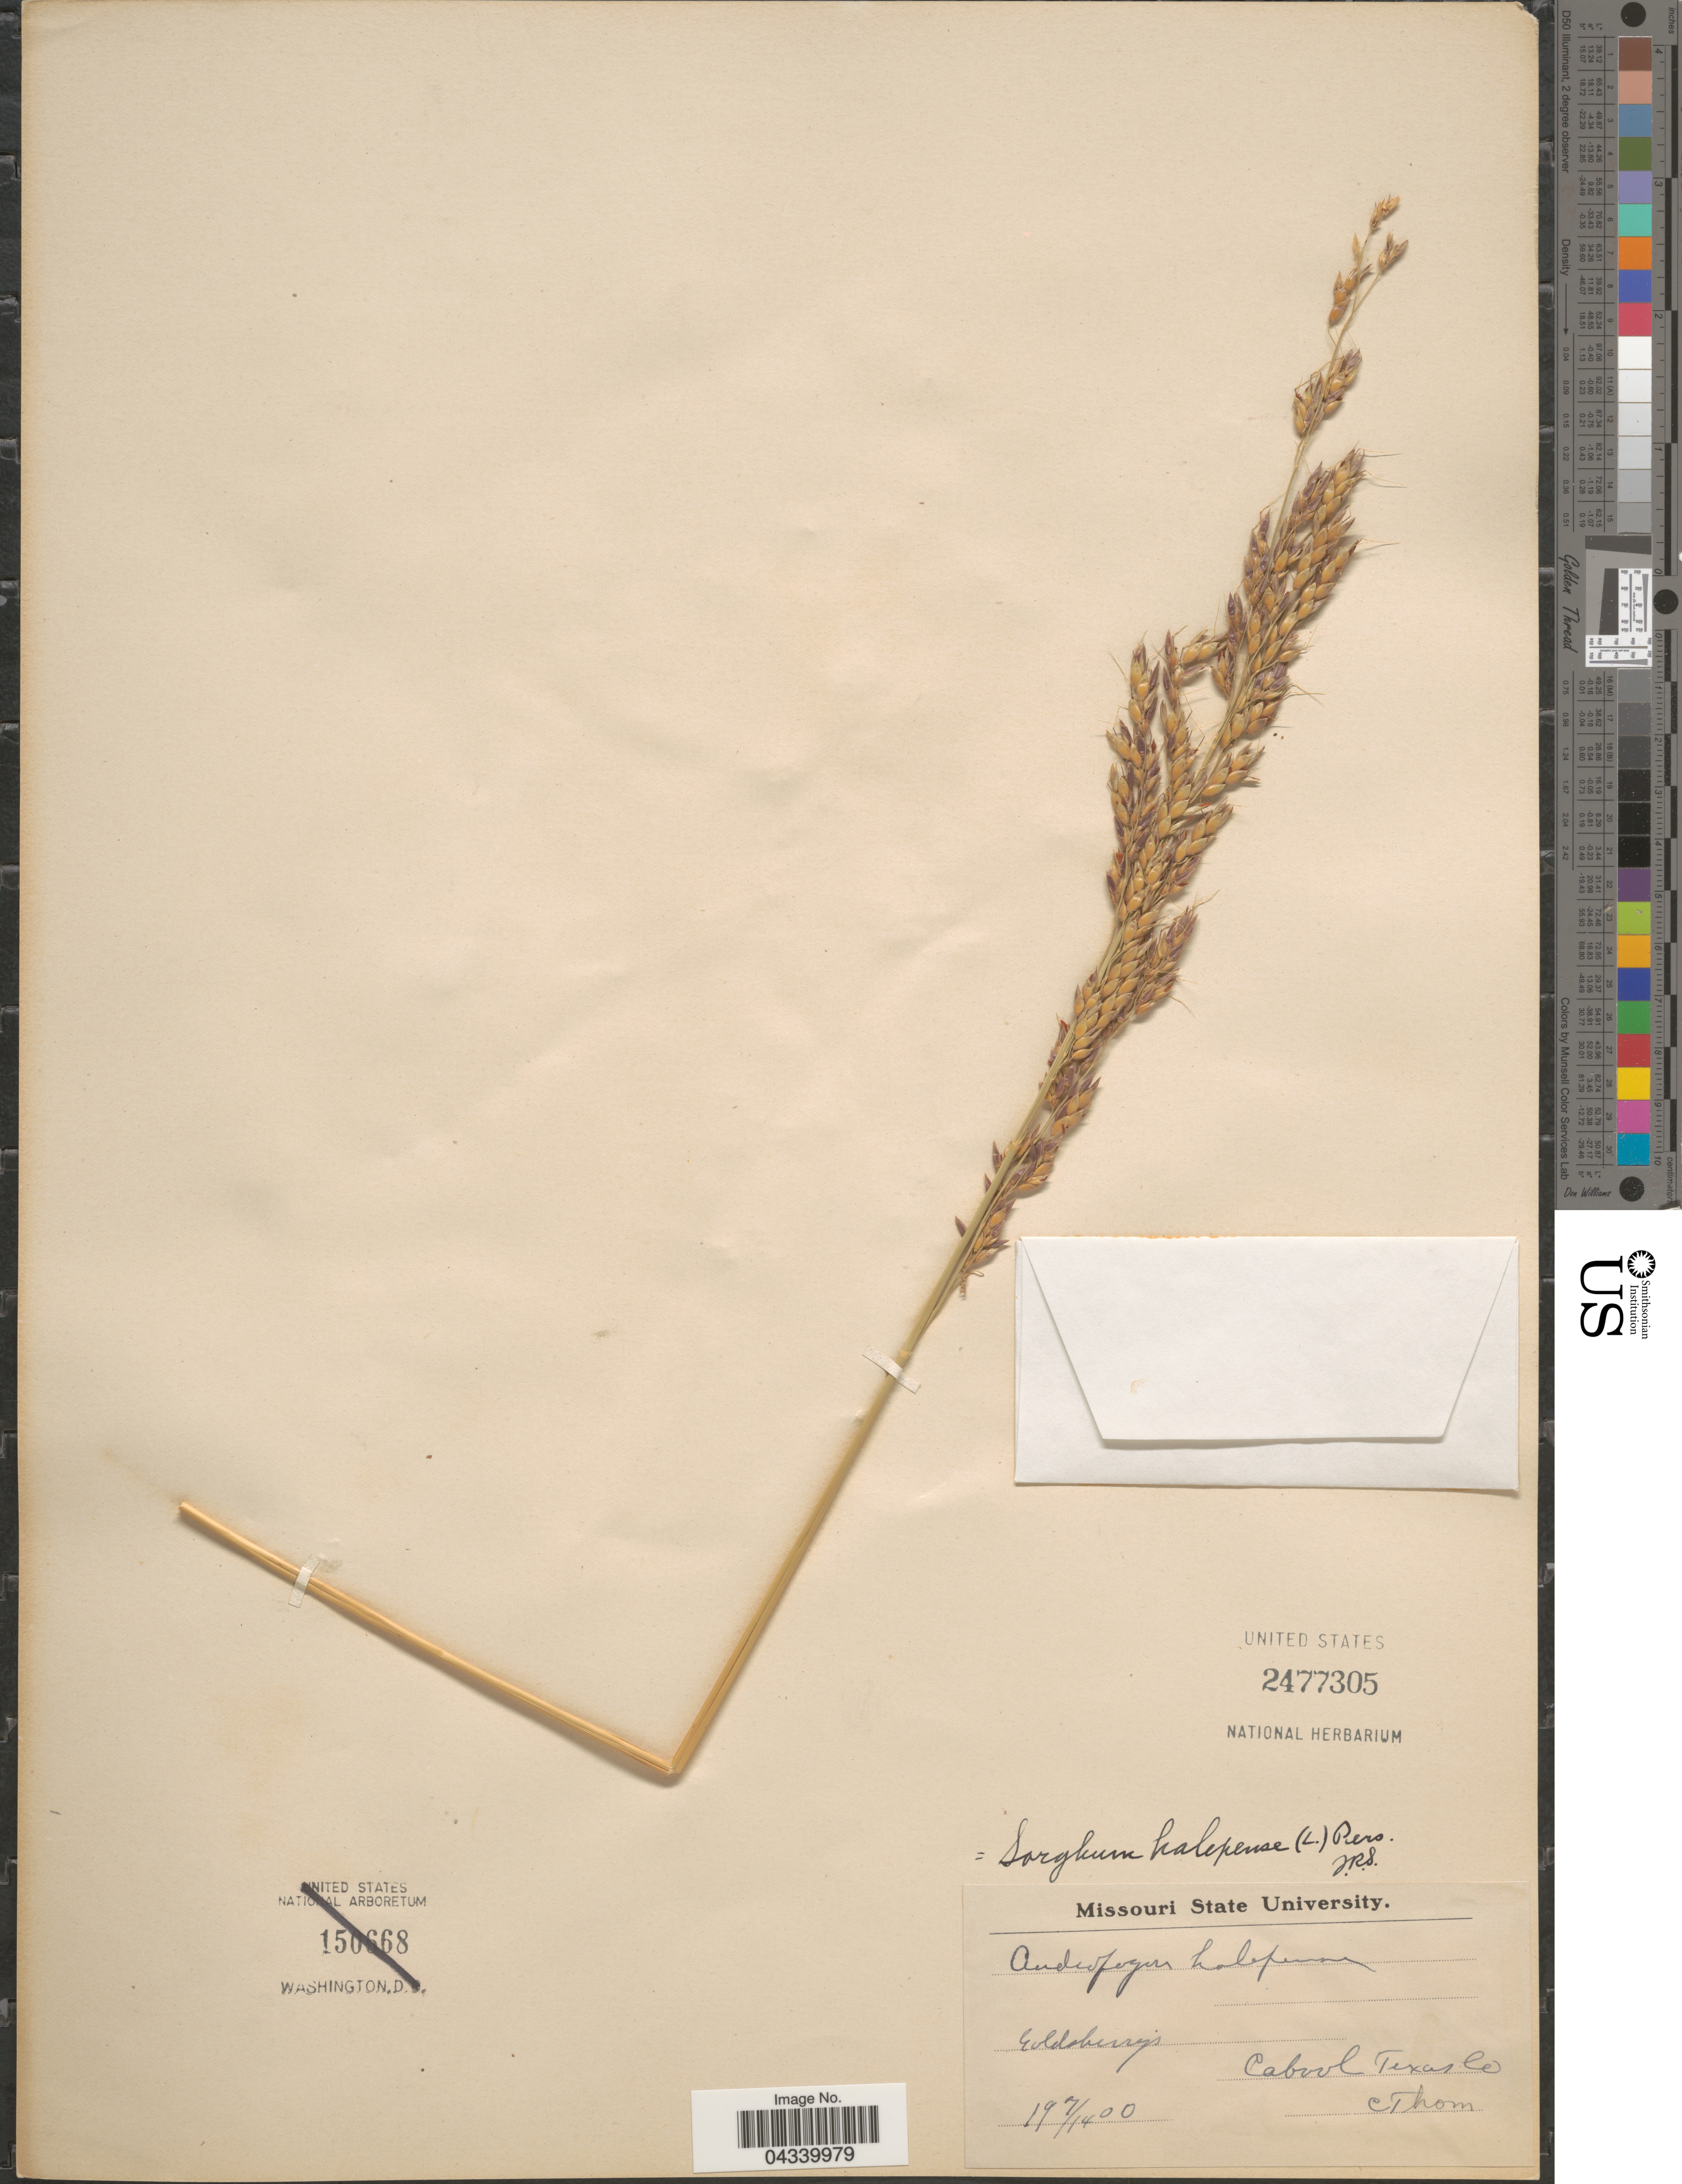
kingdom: Plantae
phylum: Tracheophyta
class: Liliopsida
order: Poales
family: Poaceae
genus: Sorghum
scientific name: Sorghum halepense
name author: (L.) Pers.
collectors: C. Thom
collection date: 1900-07-14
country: United States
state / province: Missouri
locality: Goldberry's. Cabool. Texas Co.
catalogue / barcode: US 2477305